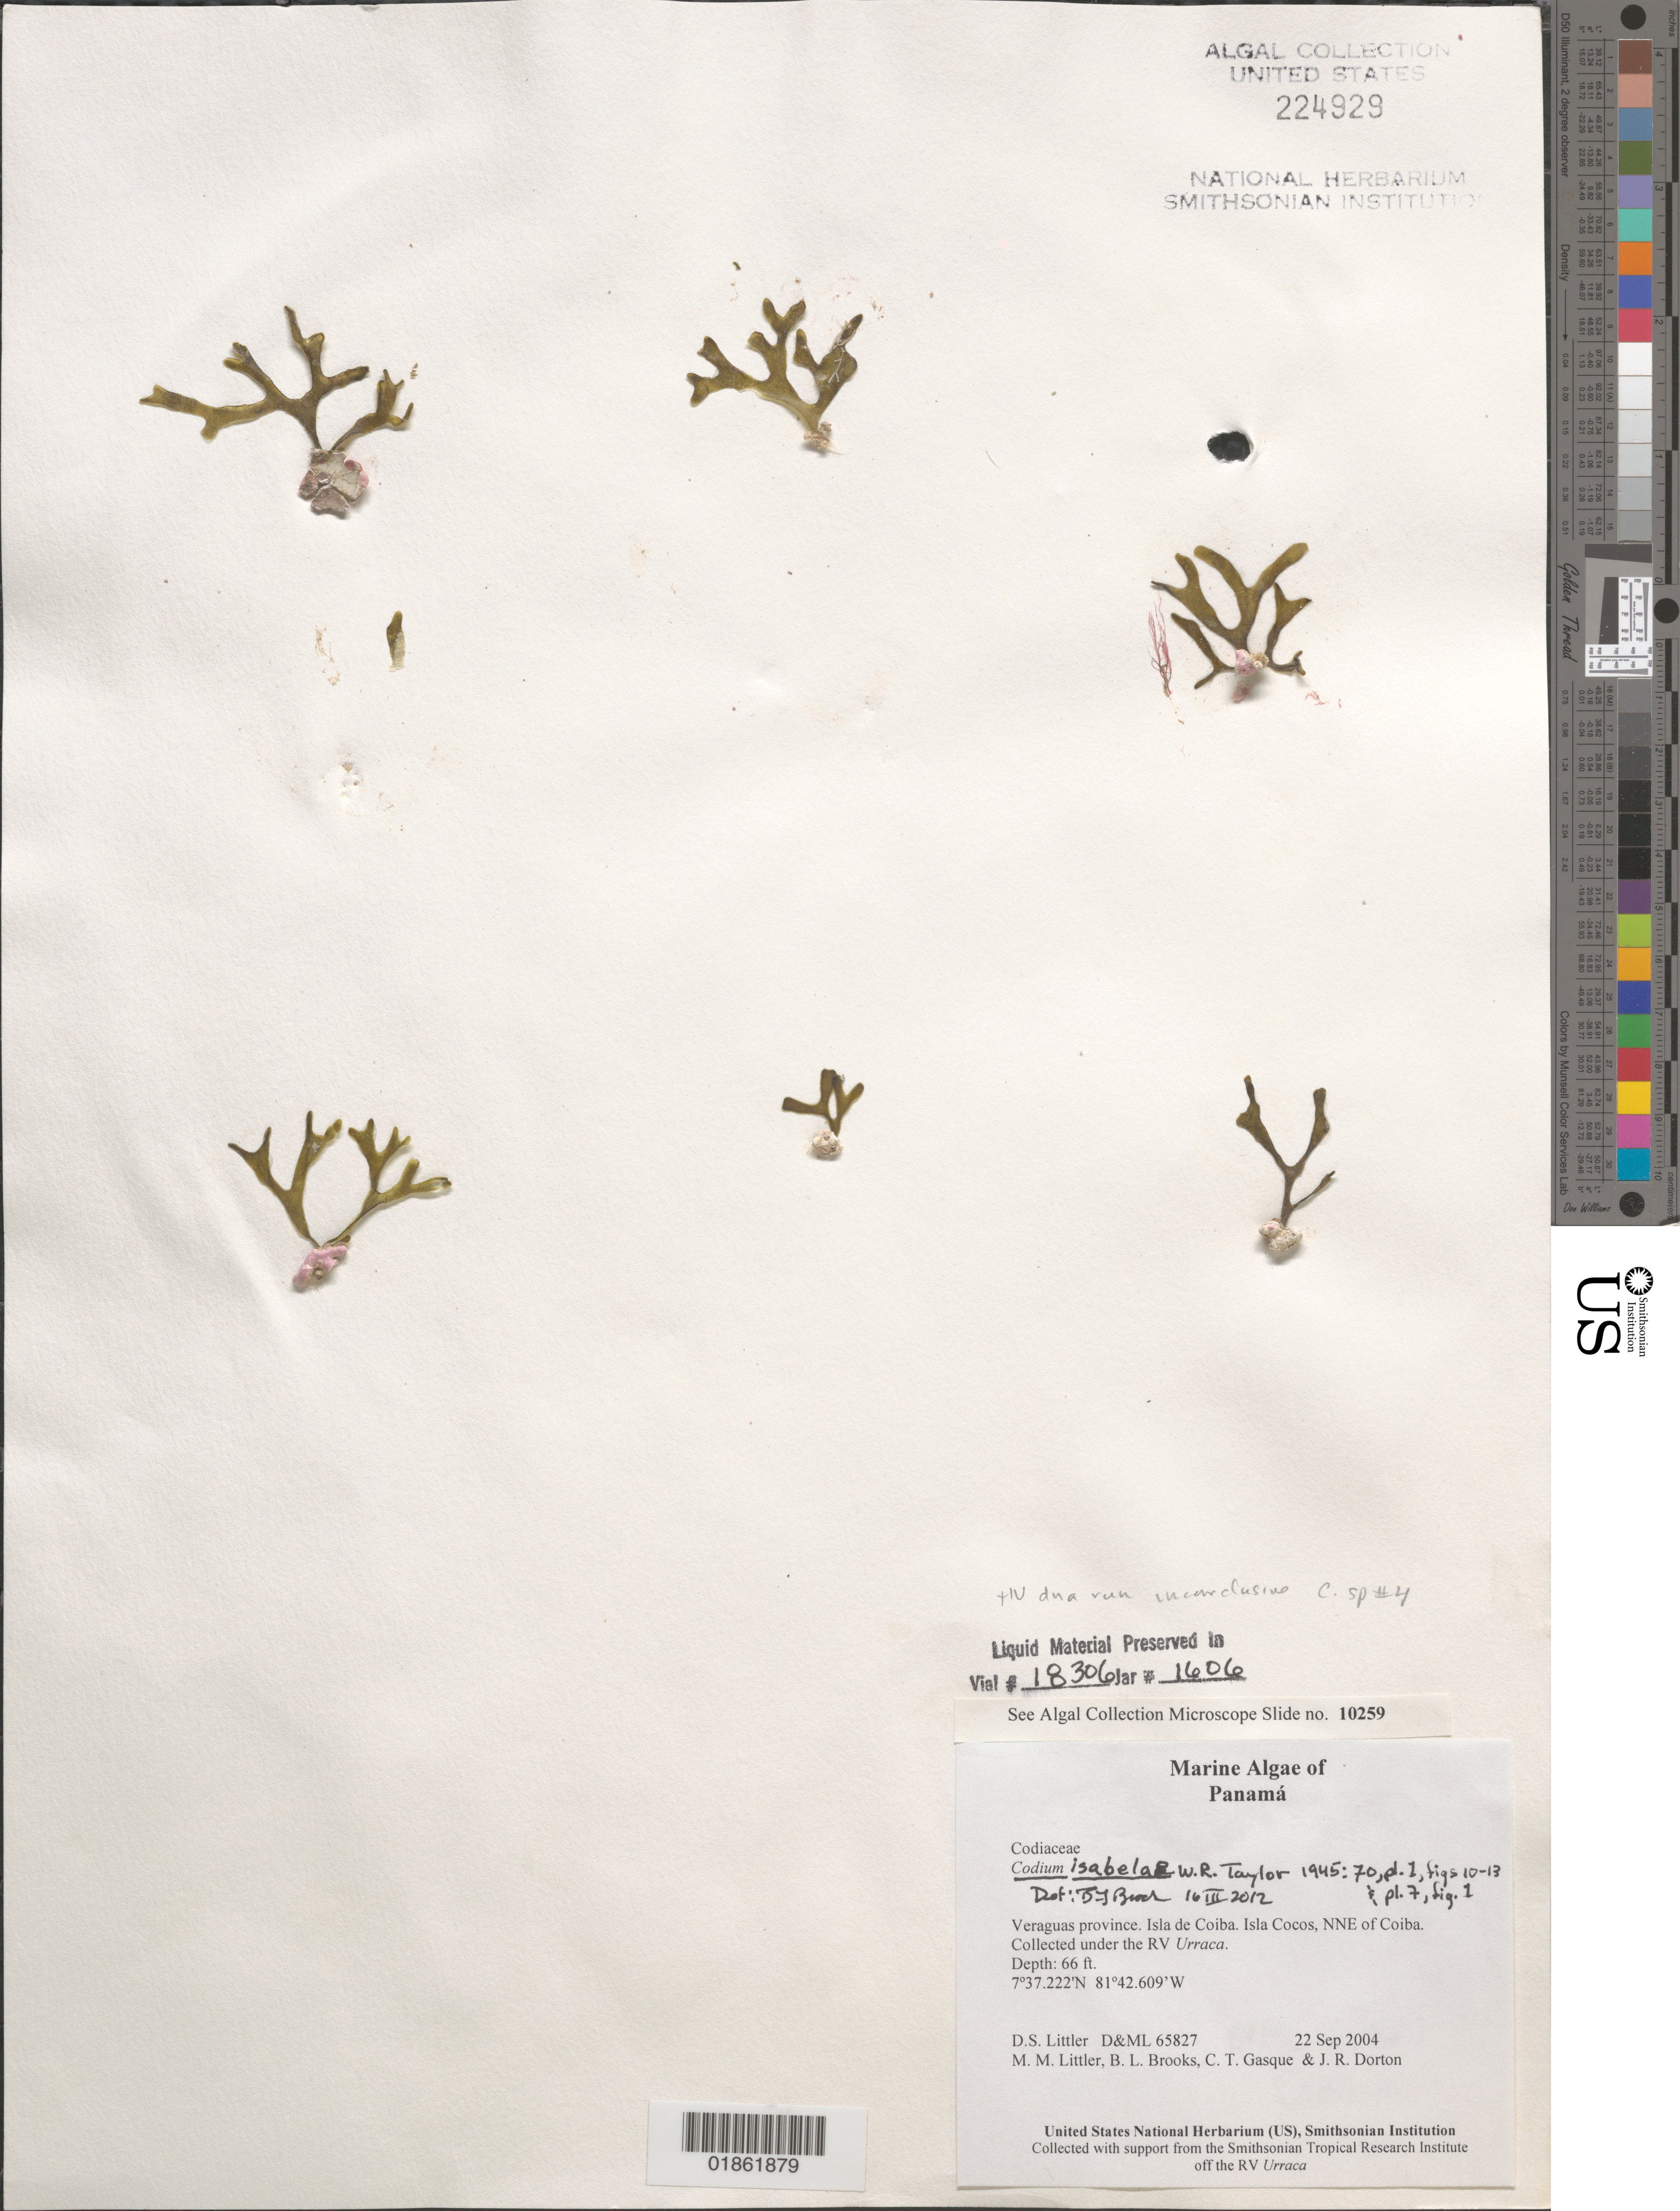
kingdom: Plantae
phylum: Chlorophyta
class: Ulvophyceae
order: Bryopsidales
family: Codiaceae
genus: Codium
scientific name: Codium sp.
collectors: D. S. Littler, M. M. Littler, J. Dorton & C. Gasque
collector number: D&ML 65827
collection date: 2004-09-22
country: Panama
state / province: Veraguas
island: Coiba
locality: Isla de Coiba. NNE. Islas Cocos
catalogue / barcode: US 224929